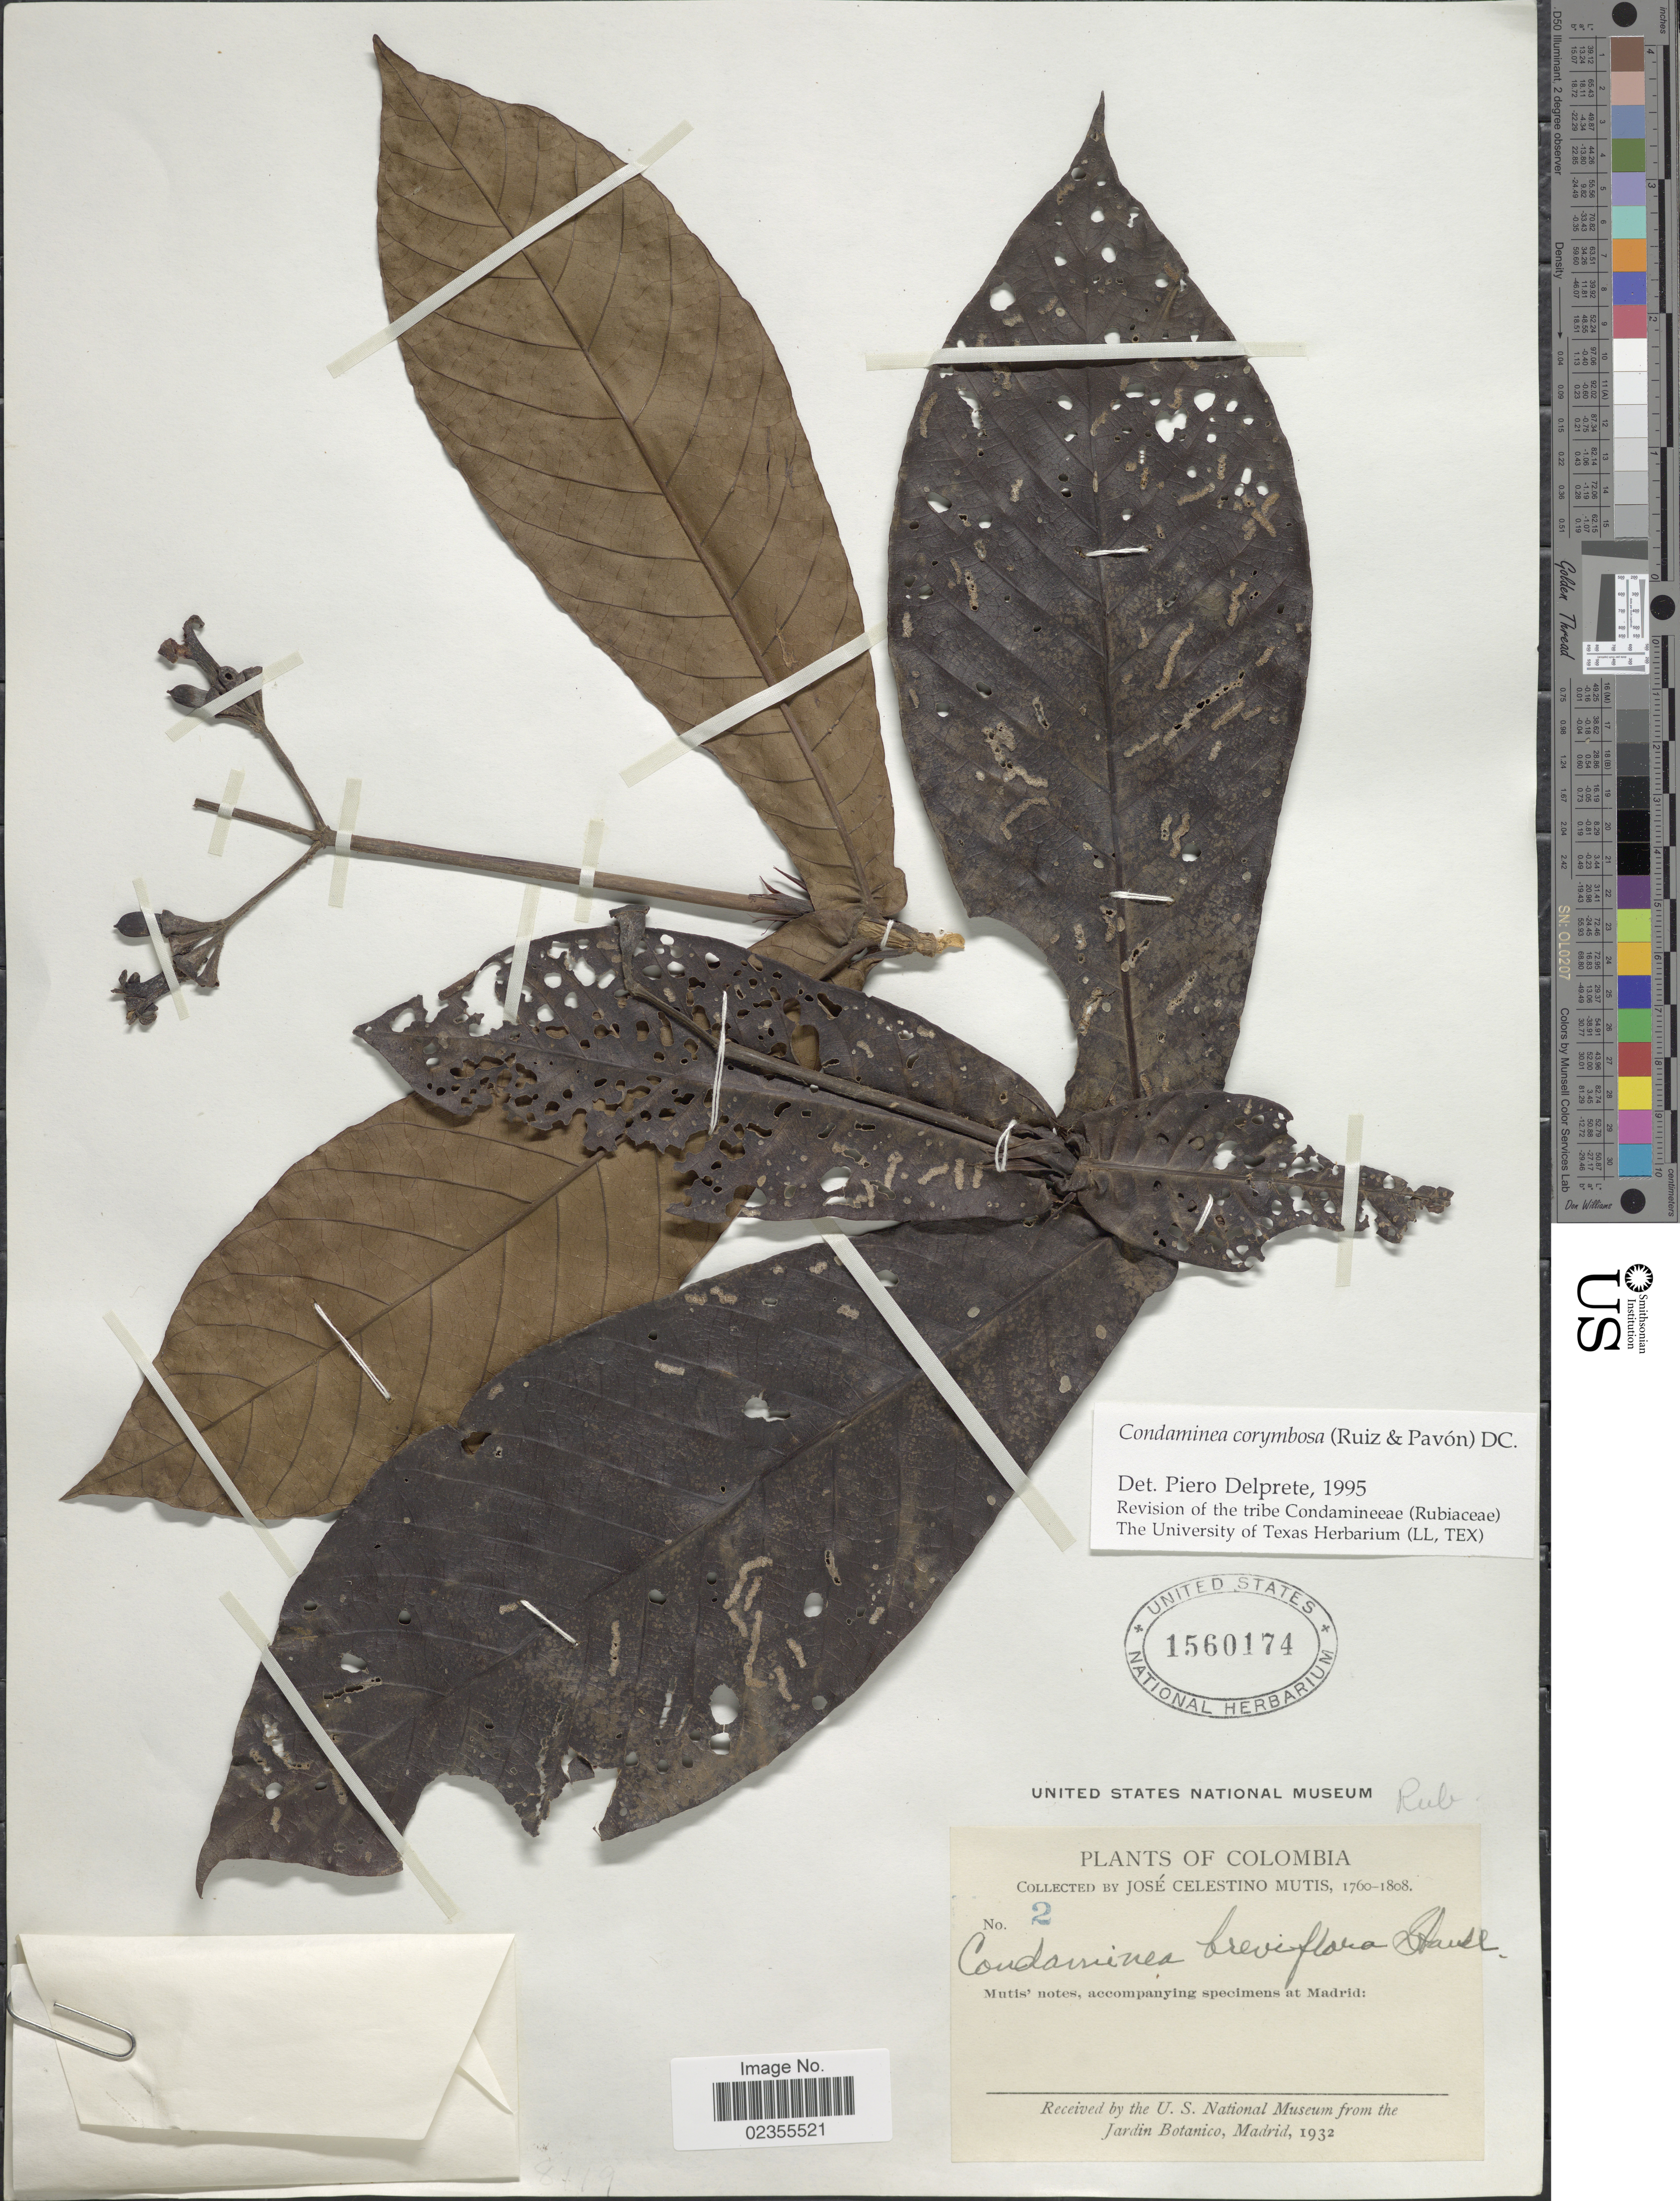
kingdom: Plantae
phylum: Tracheophyta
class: Magnoliopsida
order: Gentianales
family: Rubiaceae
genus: Condaminea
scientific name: Condaminea corymbosa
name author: (Ruiz & Pav.) DC.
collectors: J. C. B. Mutis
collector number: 2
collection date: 1760/1808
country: Colombia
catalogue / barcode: US 1560174